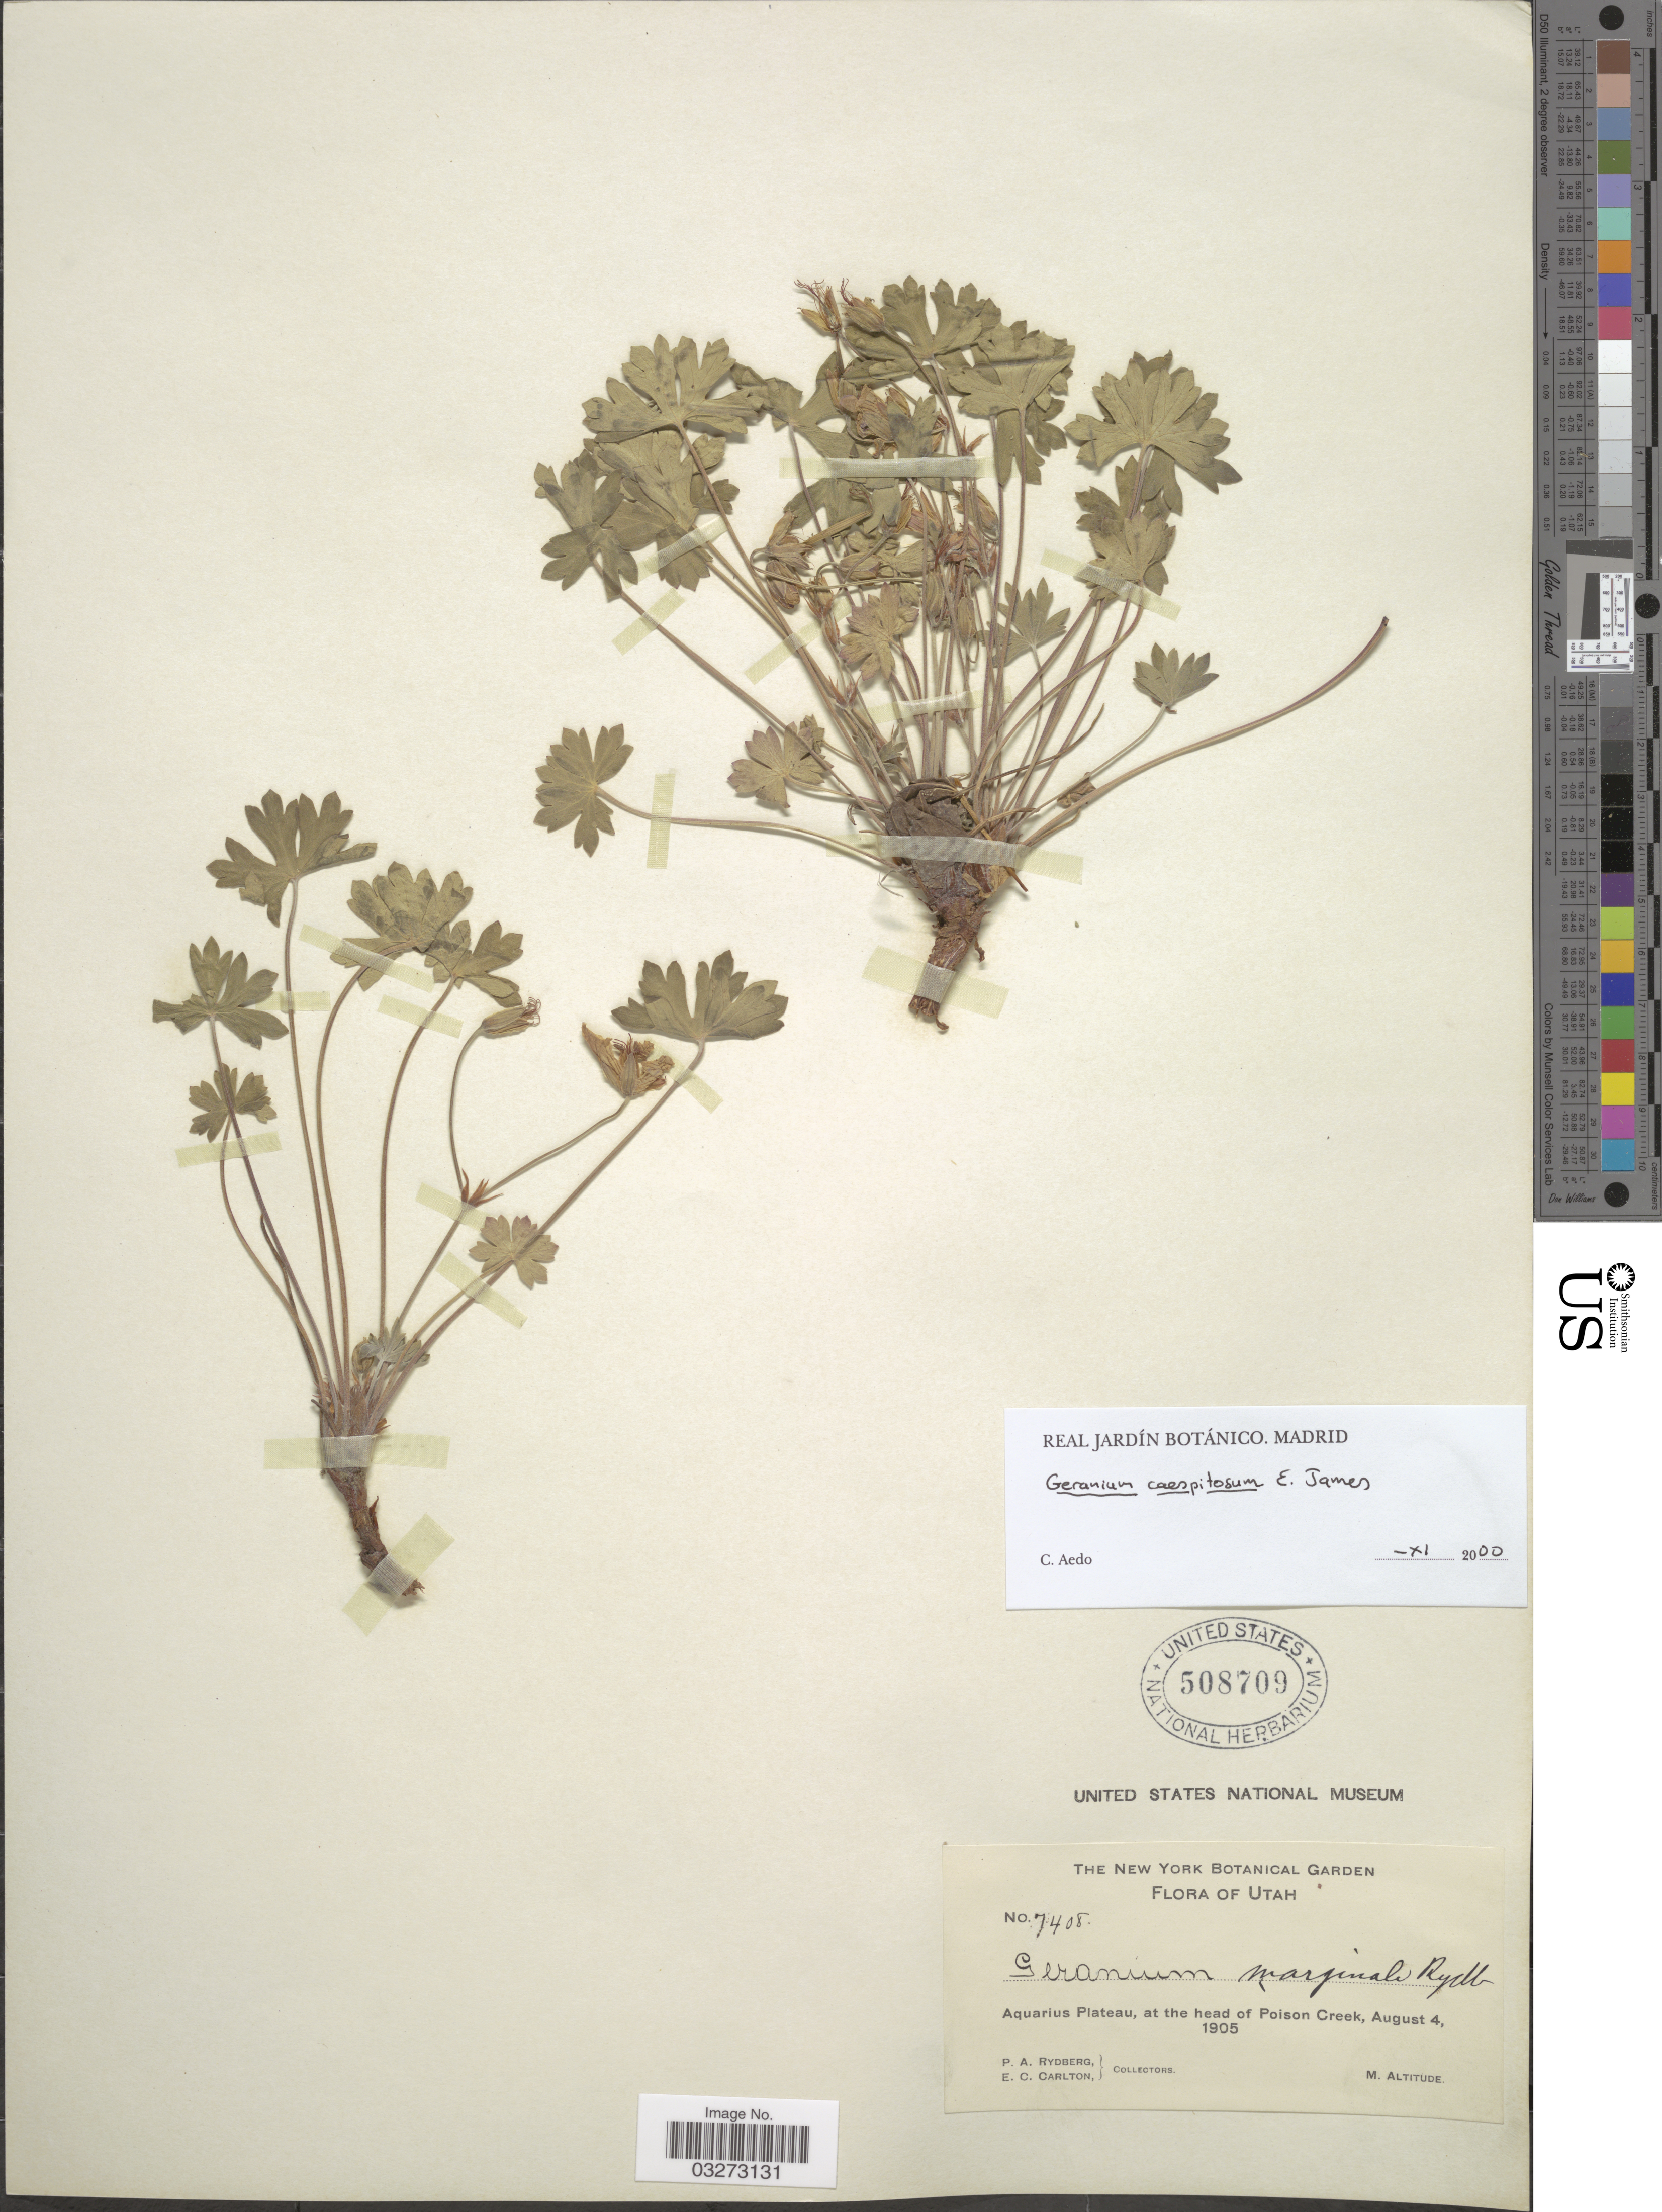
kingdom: Plantae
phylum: Tracheophyta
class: Magnoliopsida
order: Geraniales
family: Geraniaceae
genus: Geranium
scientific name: Geranium caespitosum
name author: E. James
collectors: P. A. Rydberg & E. Carlton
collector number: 7408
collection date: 1905-08-04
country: United States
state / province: Utah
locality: Aquarius Plateau, at the head of Poison Creek.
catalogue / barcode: US 508709